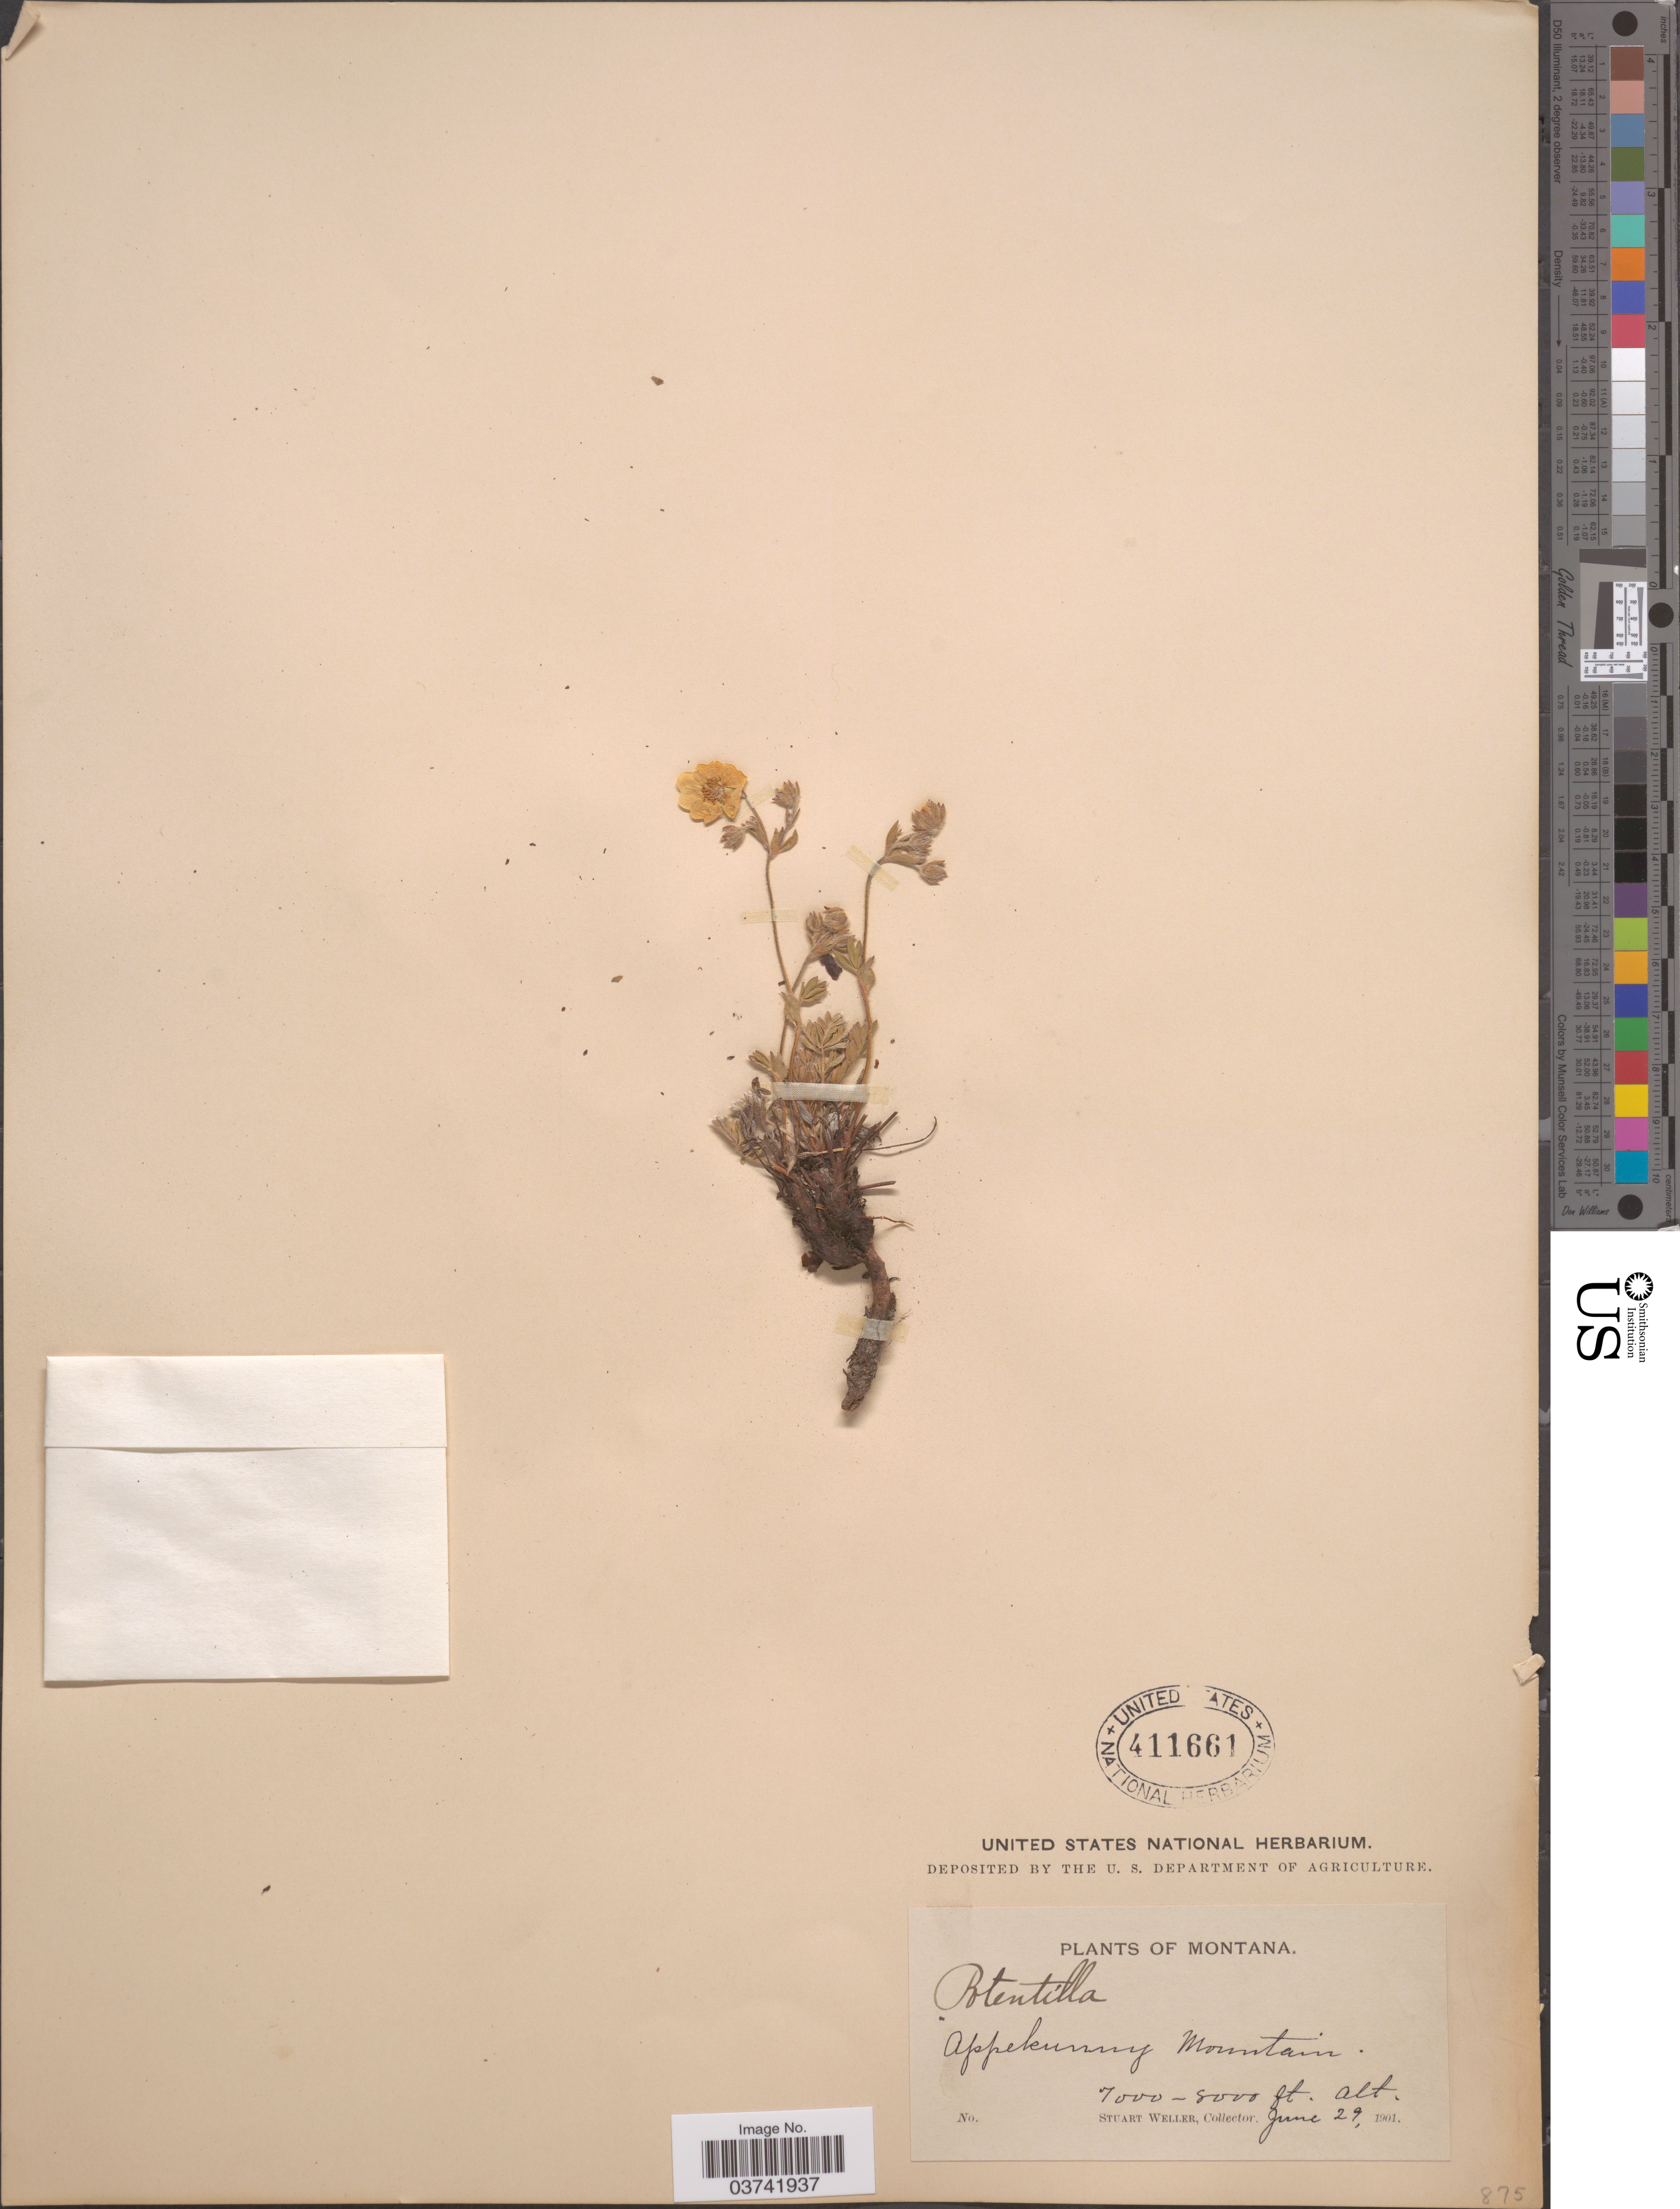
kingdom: Plantae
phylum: Tracheophyta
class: Magnoliopsida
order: Rosales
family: Rosaceae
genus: Potentilla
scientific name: Potentilla sp.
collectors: S. Weller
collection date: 1901-06-29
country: United States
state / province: Montana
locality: Appekunny Mountain.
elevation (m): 2134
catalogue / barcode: US 411661